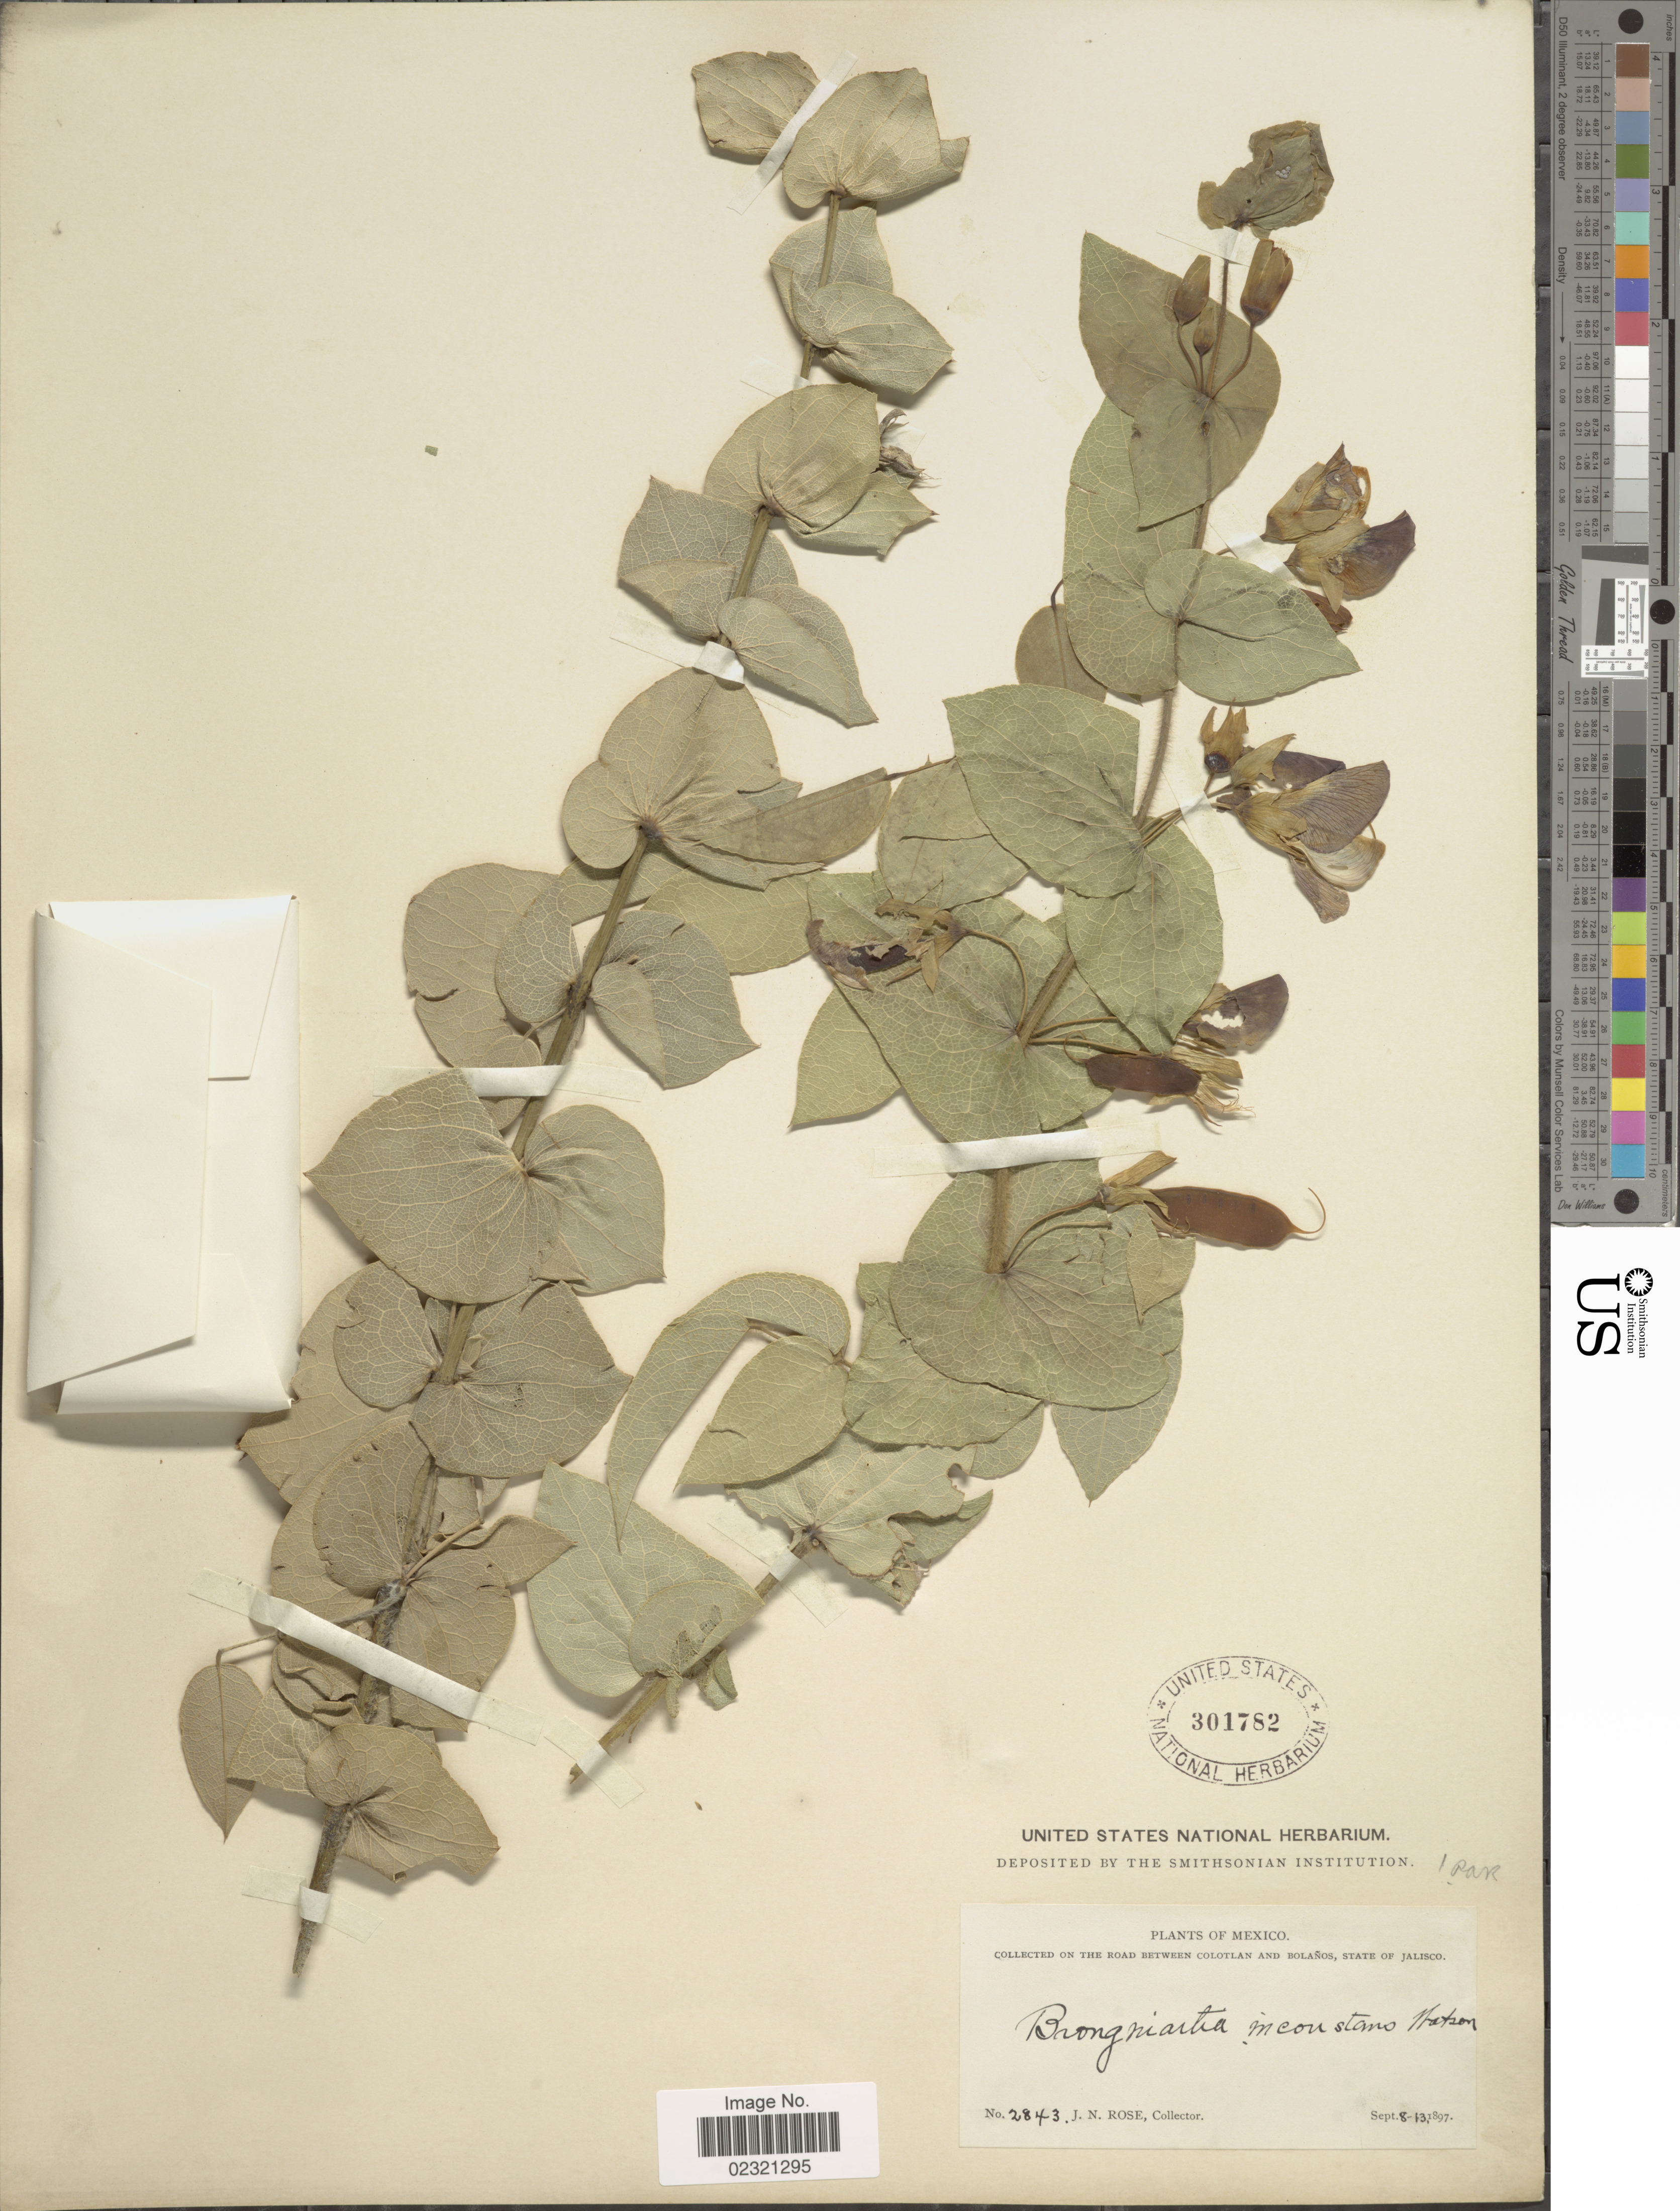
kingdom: Plantae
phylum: Tracheophyta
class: Magnoliopsida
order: Fabales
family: Fabaceae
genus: Brongniartia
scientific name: Brongniartia inconstans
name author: S. Watson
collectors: J. N. Rose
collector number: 2843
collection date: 1897-09-08/1897-09-13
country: Mexico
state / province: Jalisco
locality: On the road between Colotan and Bolanos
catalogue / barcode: US 301782